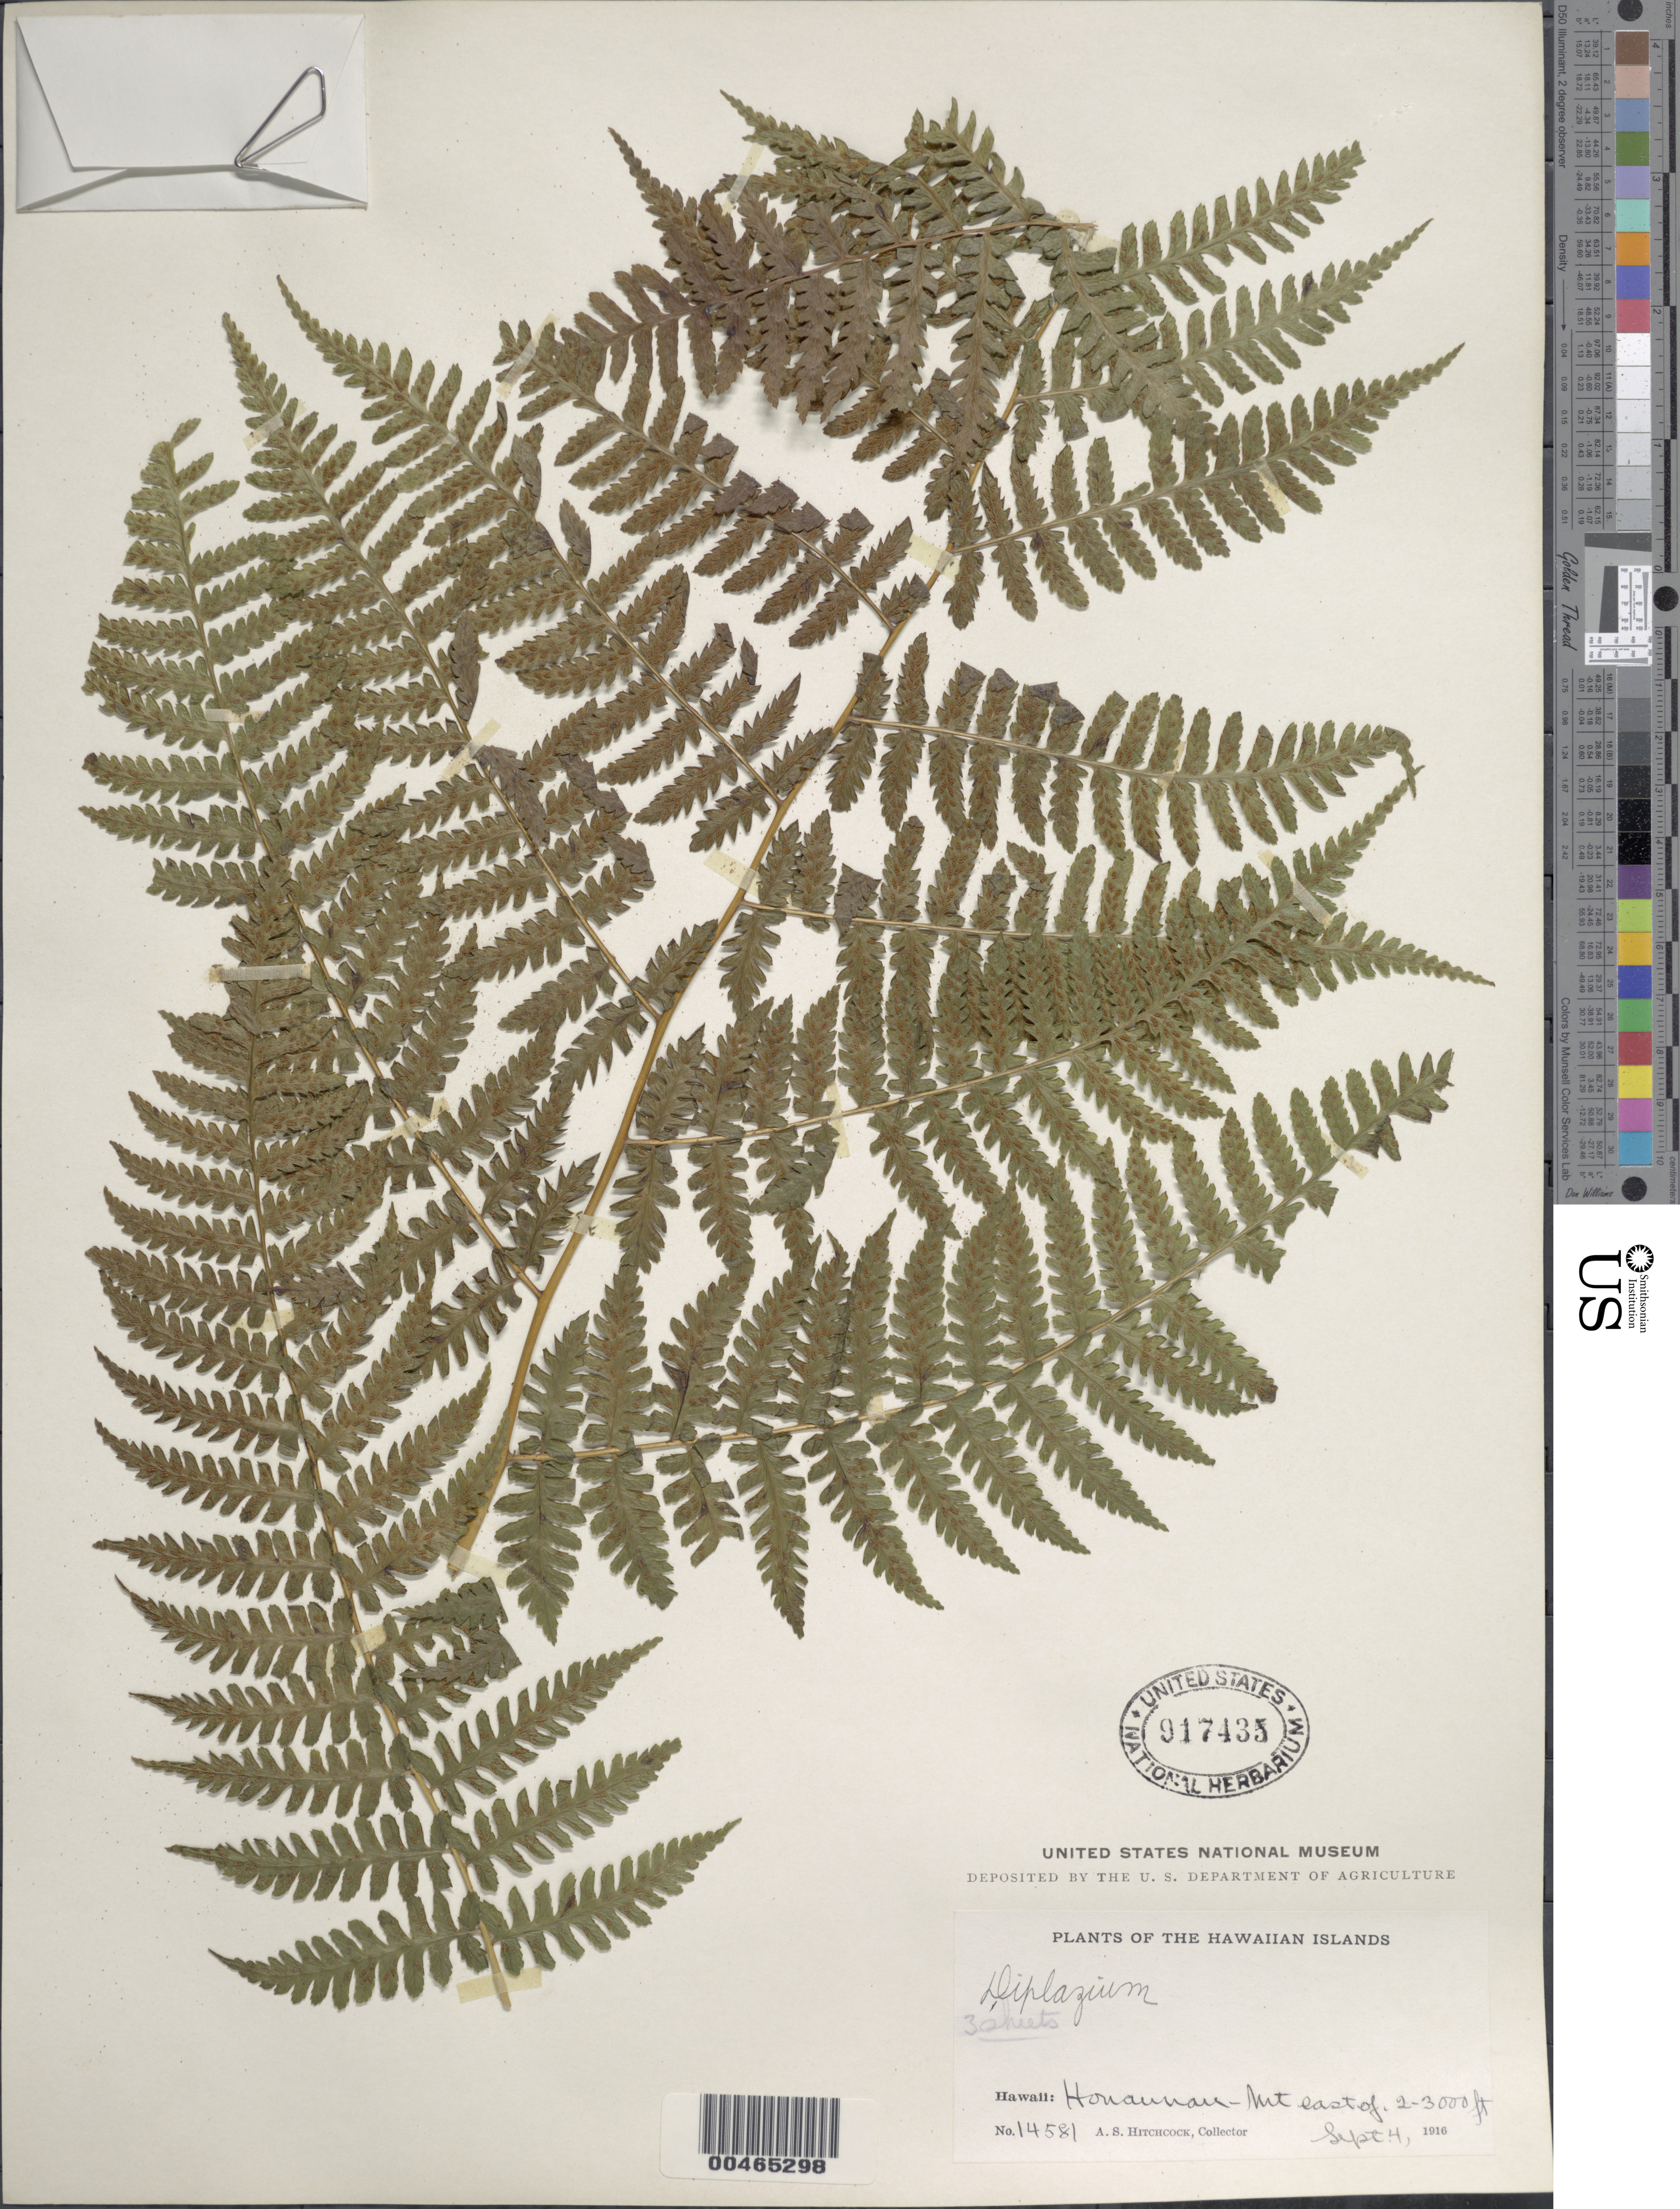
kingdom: Plantae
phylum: Tracheophyta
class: Polypodiopsida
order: Polypodiales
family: Athyriaceae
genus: Diplazium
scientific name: Diplazium sandwichianum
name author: (C. Presl) Diels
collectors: A. S. Hitchcock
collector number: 14581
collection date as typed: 4 Sep 1916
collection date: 1916-09-04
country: United States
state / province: Hawaii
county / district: Hawaii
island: Hawaii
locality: Honaunau, Mountain E of, Hawaii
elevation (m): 610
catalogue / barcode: US 917435